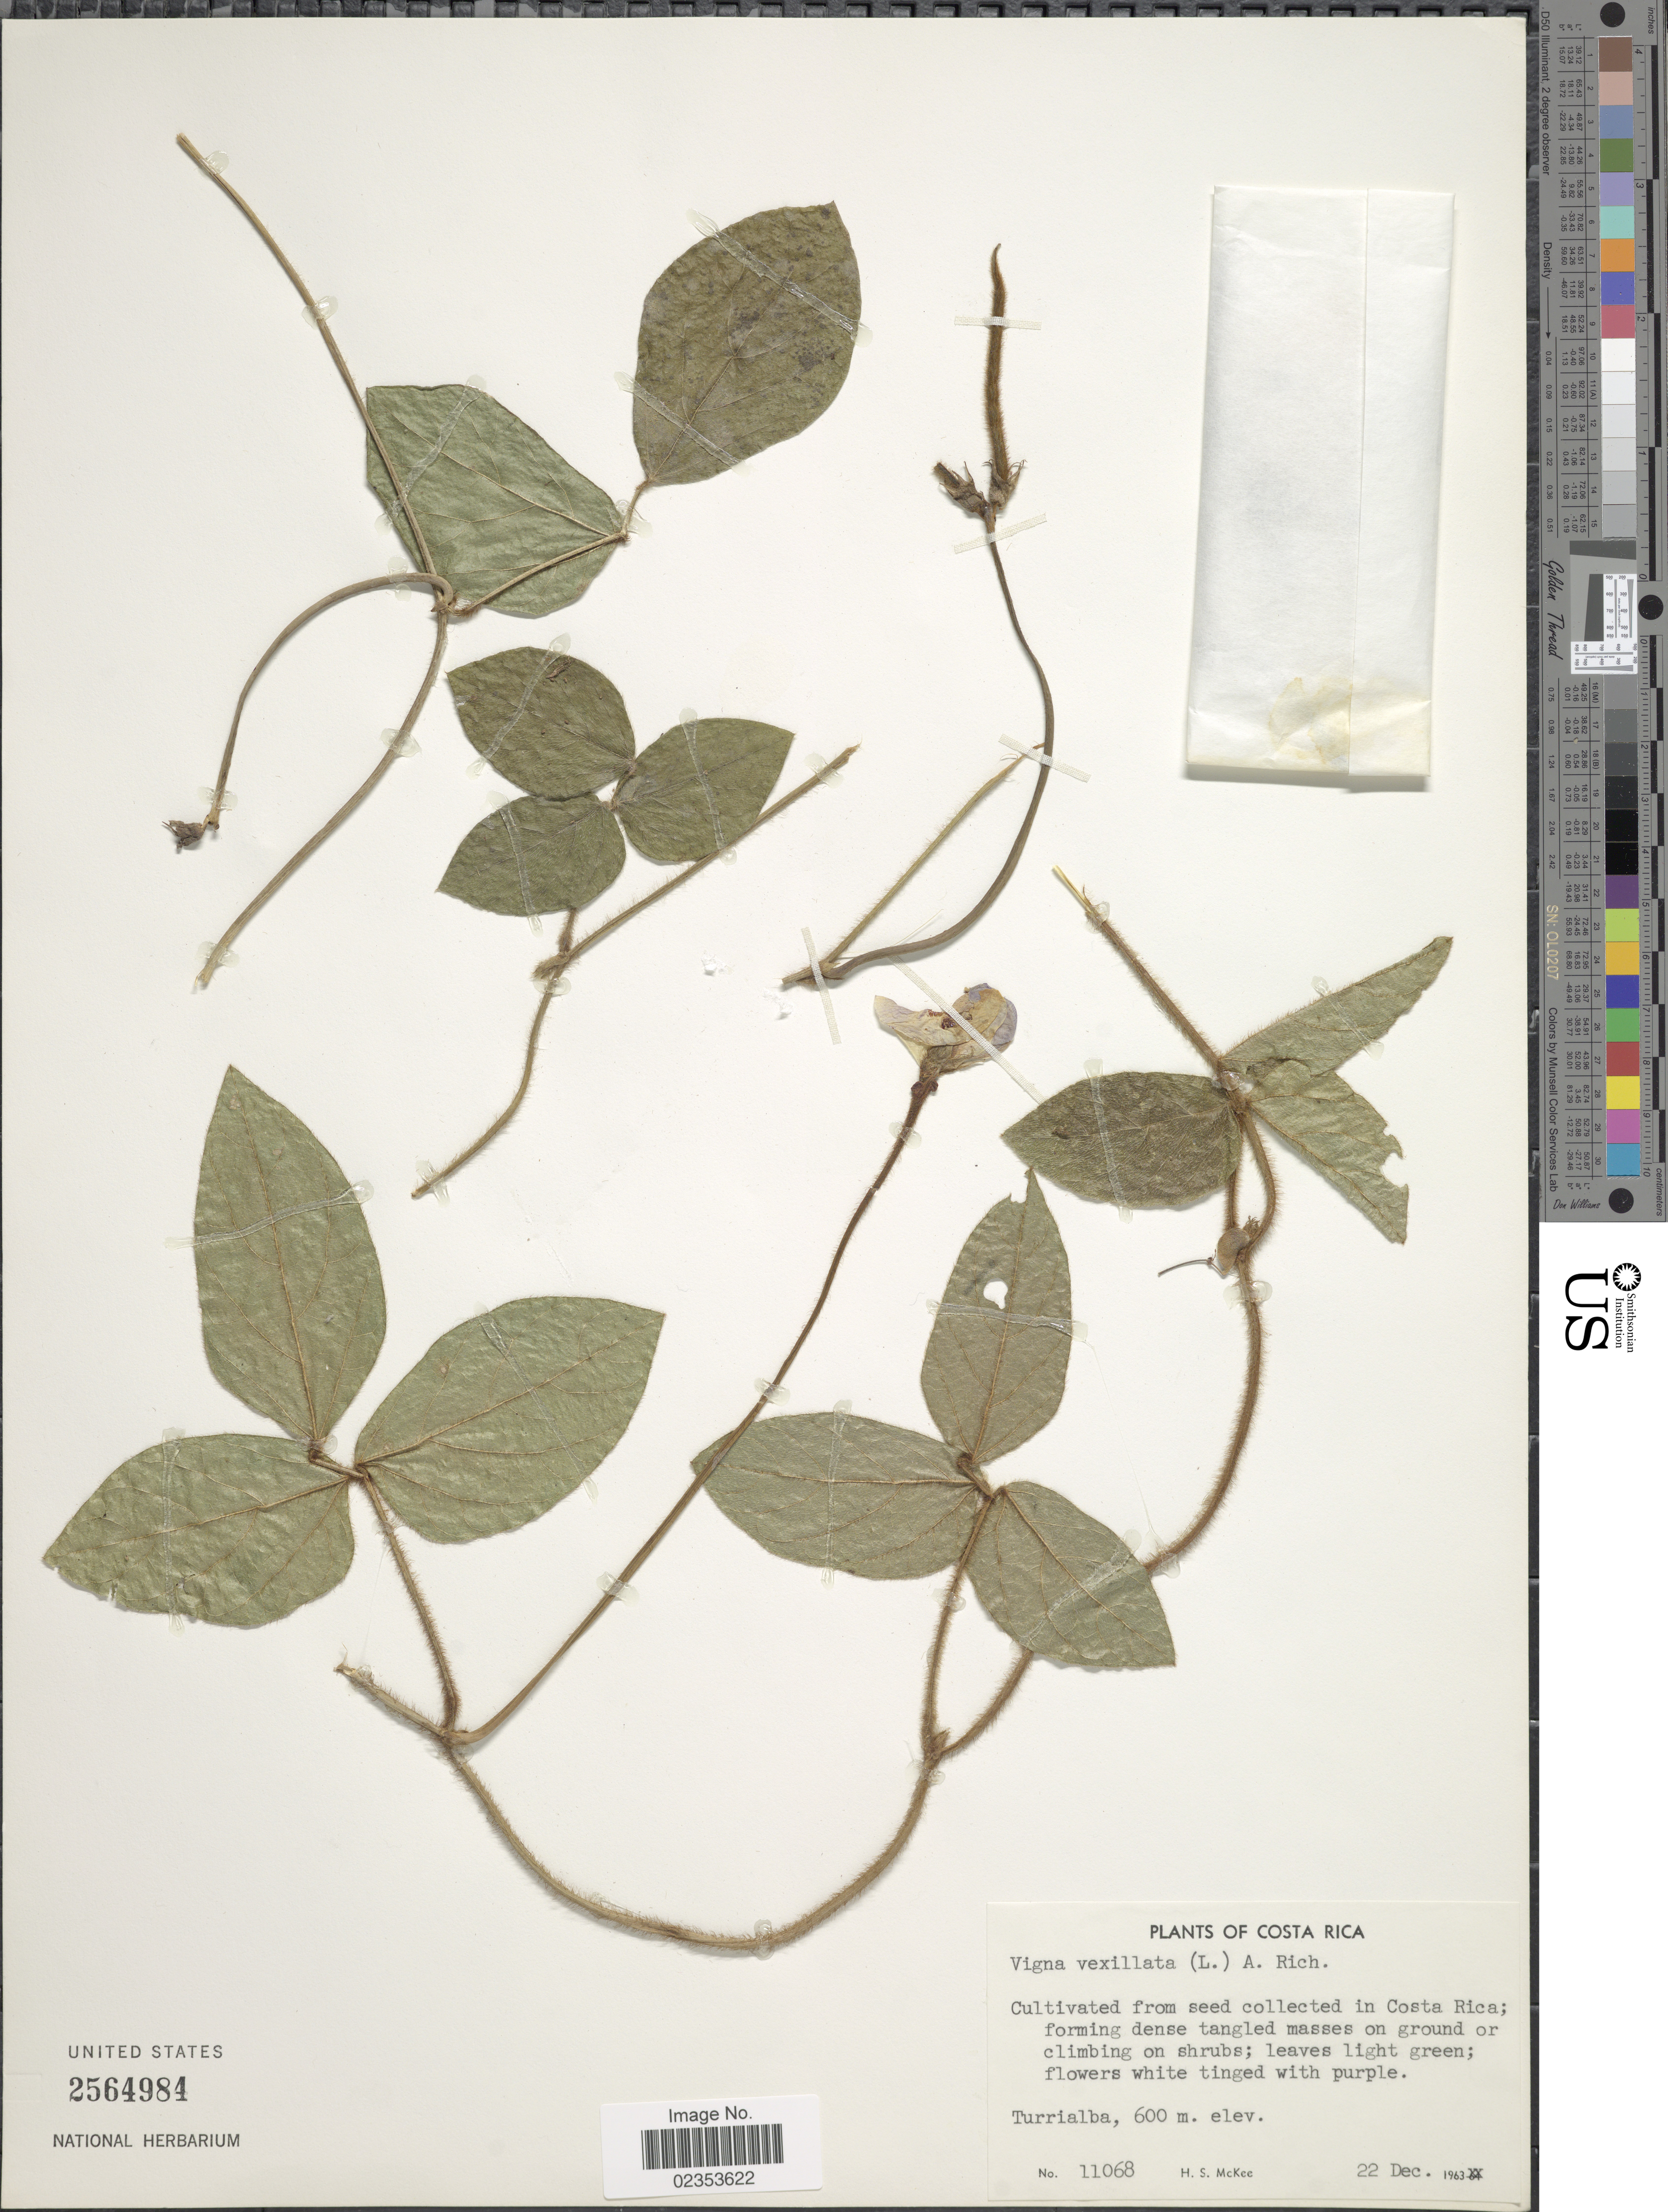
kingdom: Plantae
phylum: Tracheophyta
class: Magnoliopsida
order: Fabales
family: Fabaceae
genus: Vigna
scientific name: Vigna vexillata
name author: (L.) A. Rich.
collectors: H. S. McKee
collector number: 11068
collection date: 1963-12-22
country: Costa Rica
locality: Turrialba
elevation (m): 600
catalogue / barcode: US 2564984